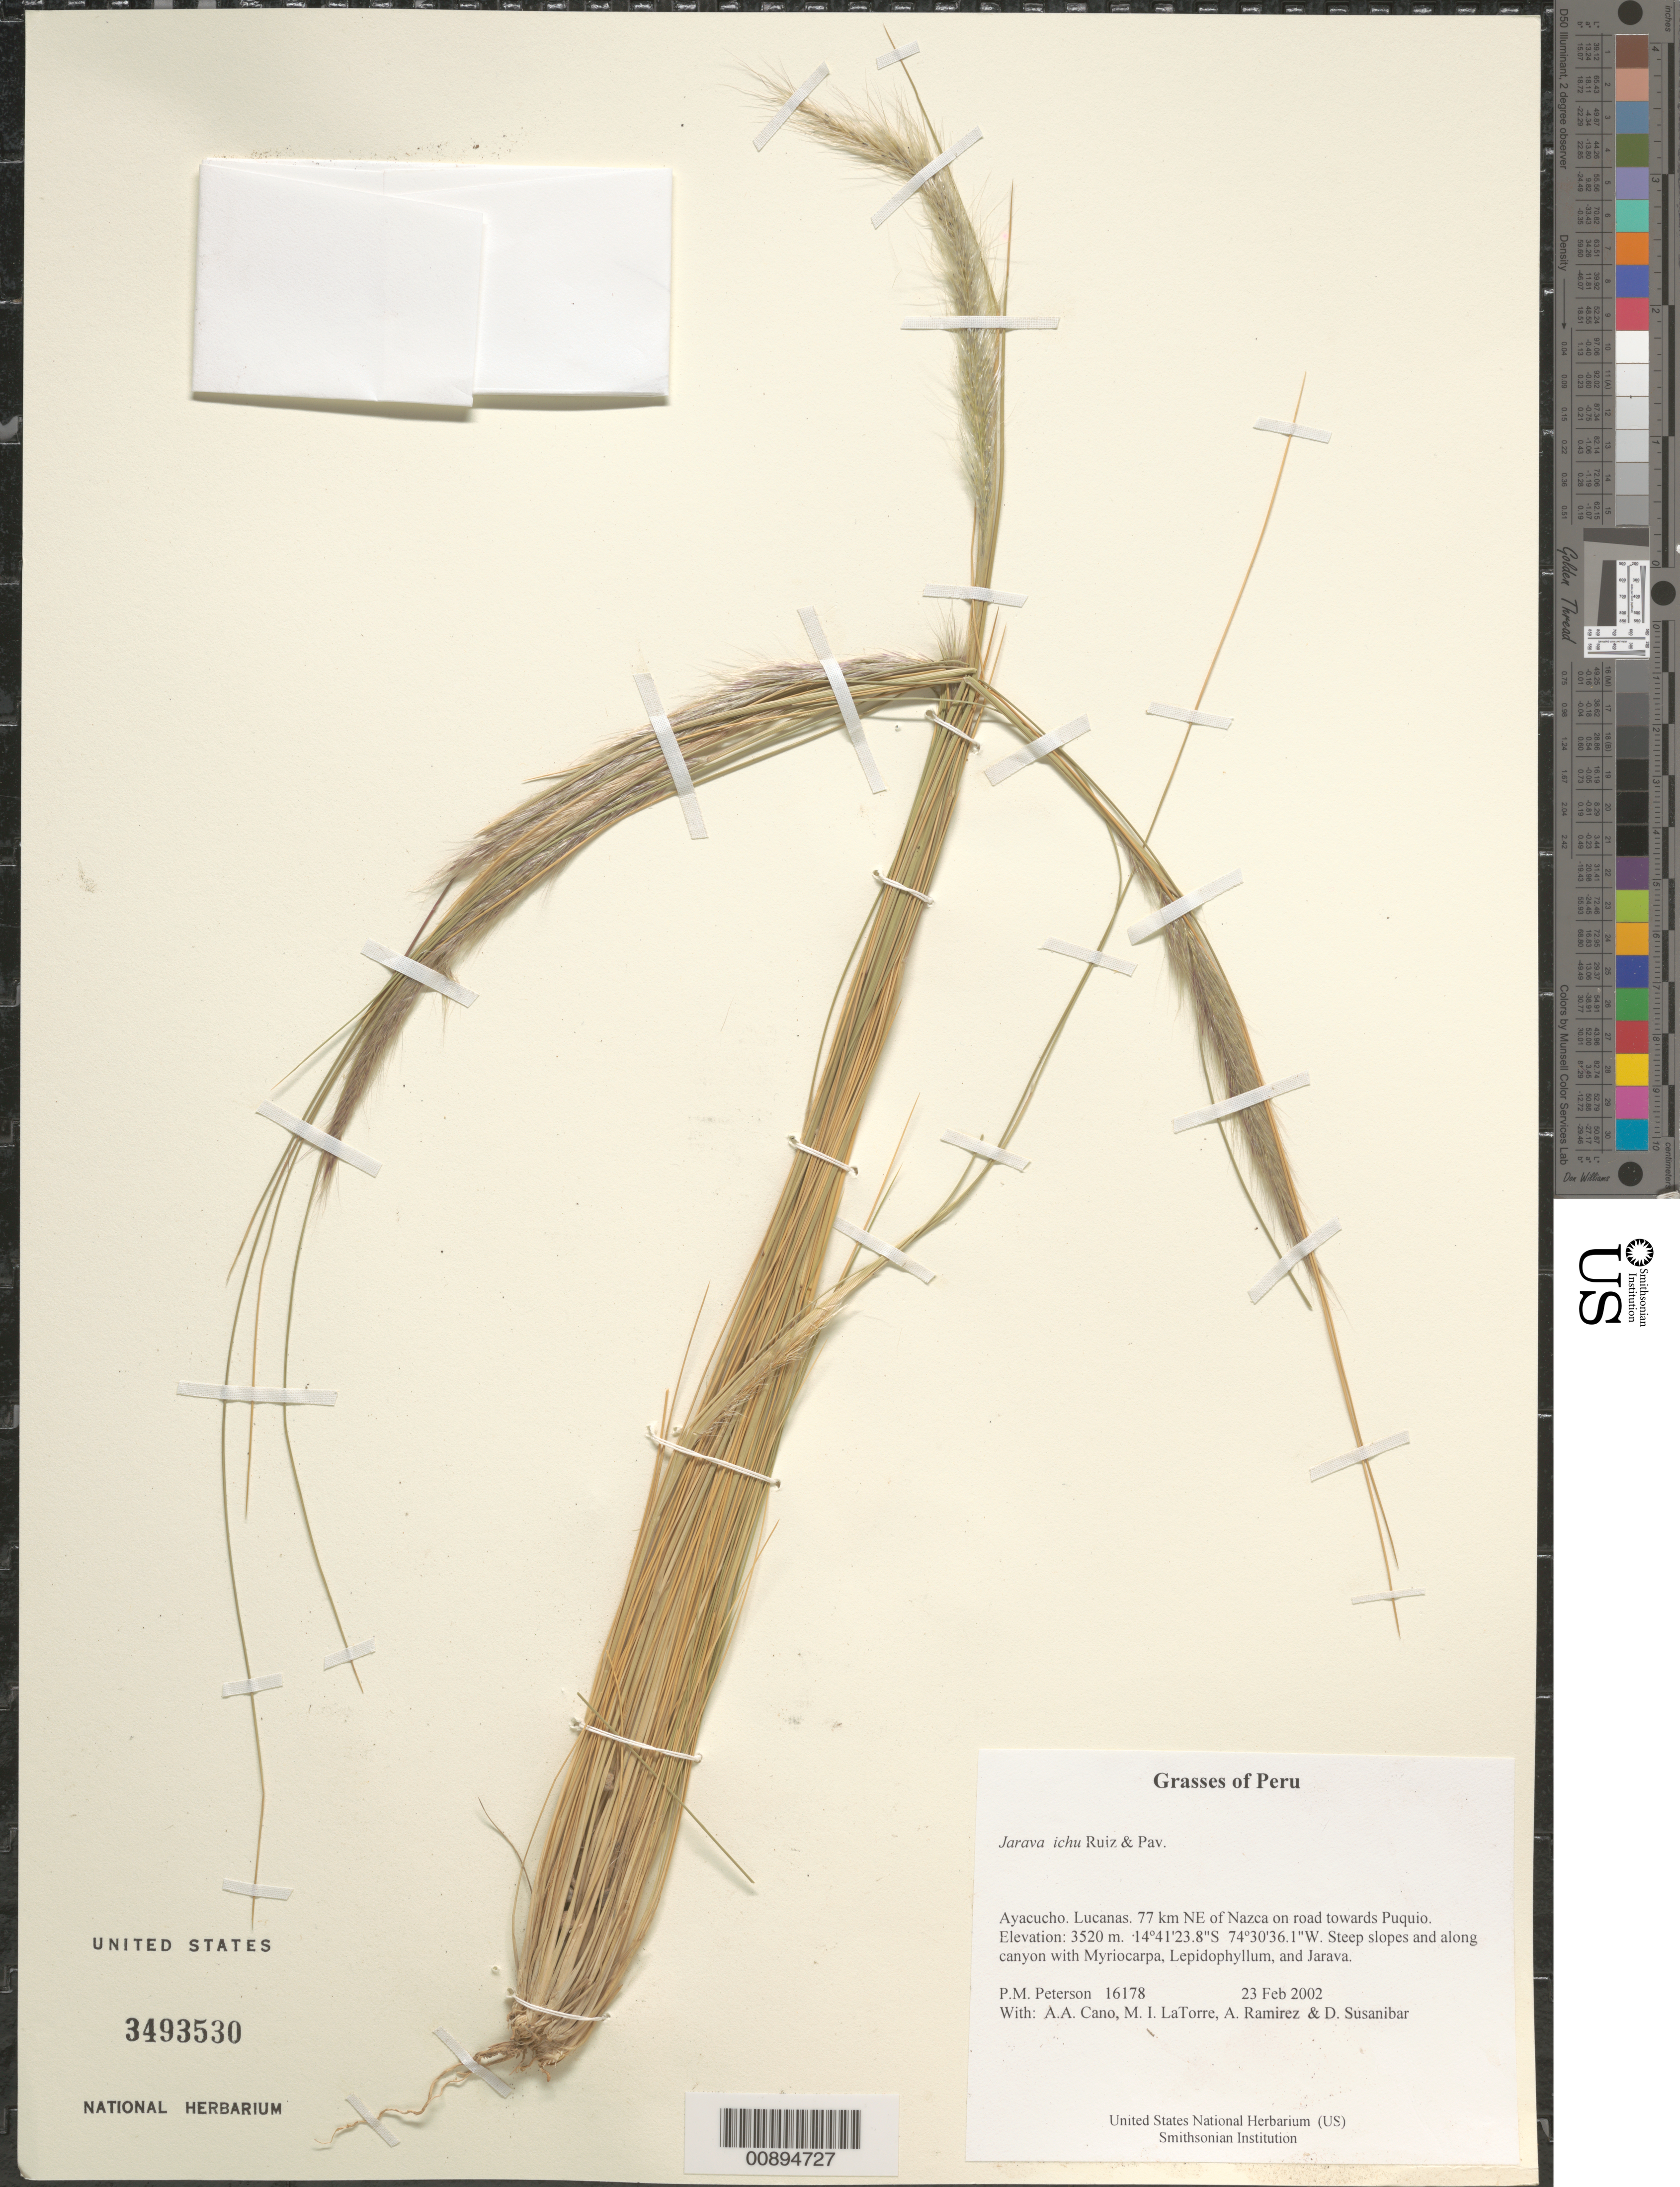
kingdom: Plantae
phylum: Tracheophyta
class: Liliopsida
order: Poales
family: Poaceae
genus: Jarava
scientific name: Jarava ichu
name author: Ruiz & Pav.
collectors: P. M. Peterson, A. Cano, M. I. La Torre, A. Ramírez & D. Susanibar Cruz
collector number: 16178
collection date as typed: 23 Feb 2002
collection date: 2002-02-23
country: Peru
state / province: Ayacucho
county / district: Lucanas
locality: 77 km NE of Nazca on road towards Puquio.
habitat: Steep slopes and along canyon with Myriocarpa, Lepidophyllum, and Jarava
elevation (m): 3520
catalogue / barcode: US 3493530